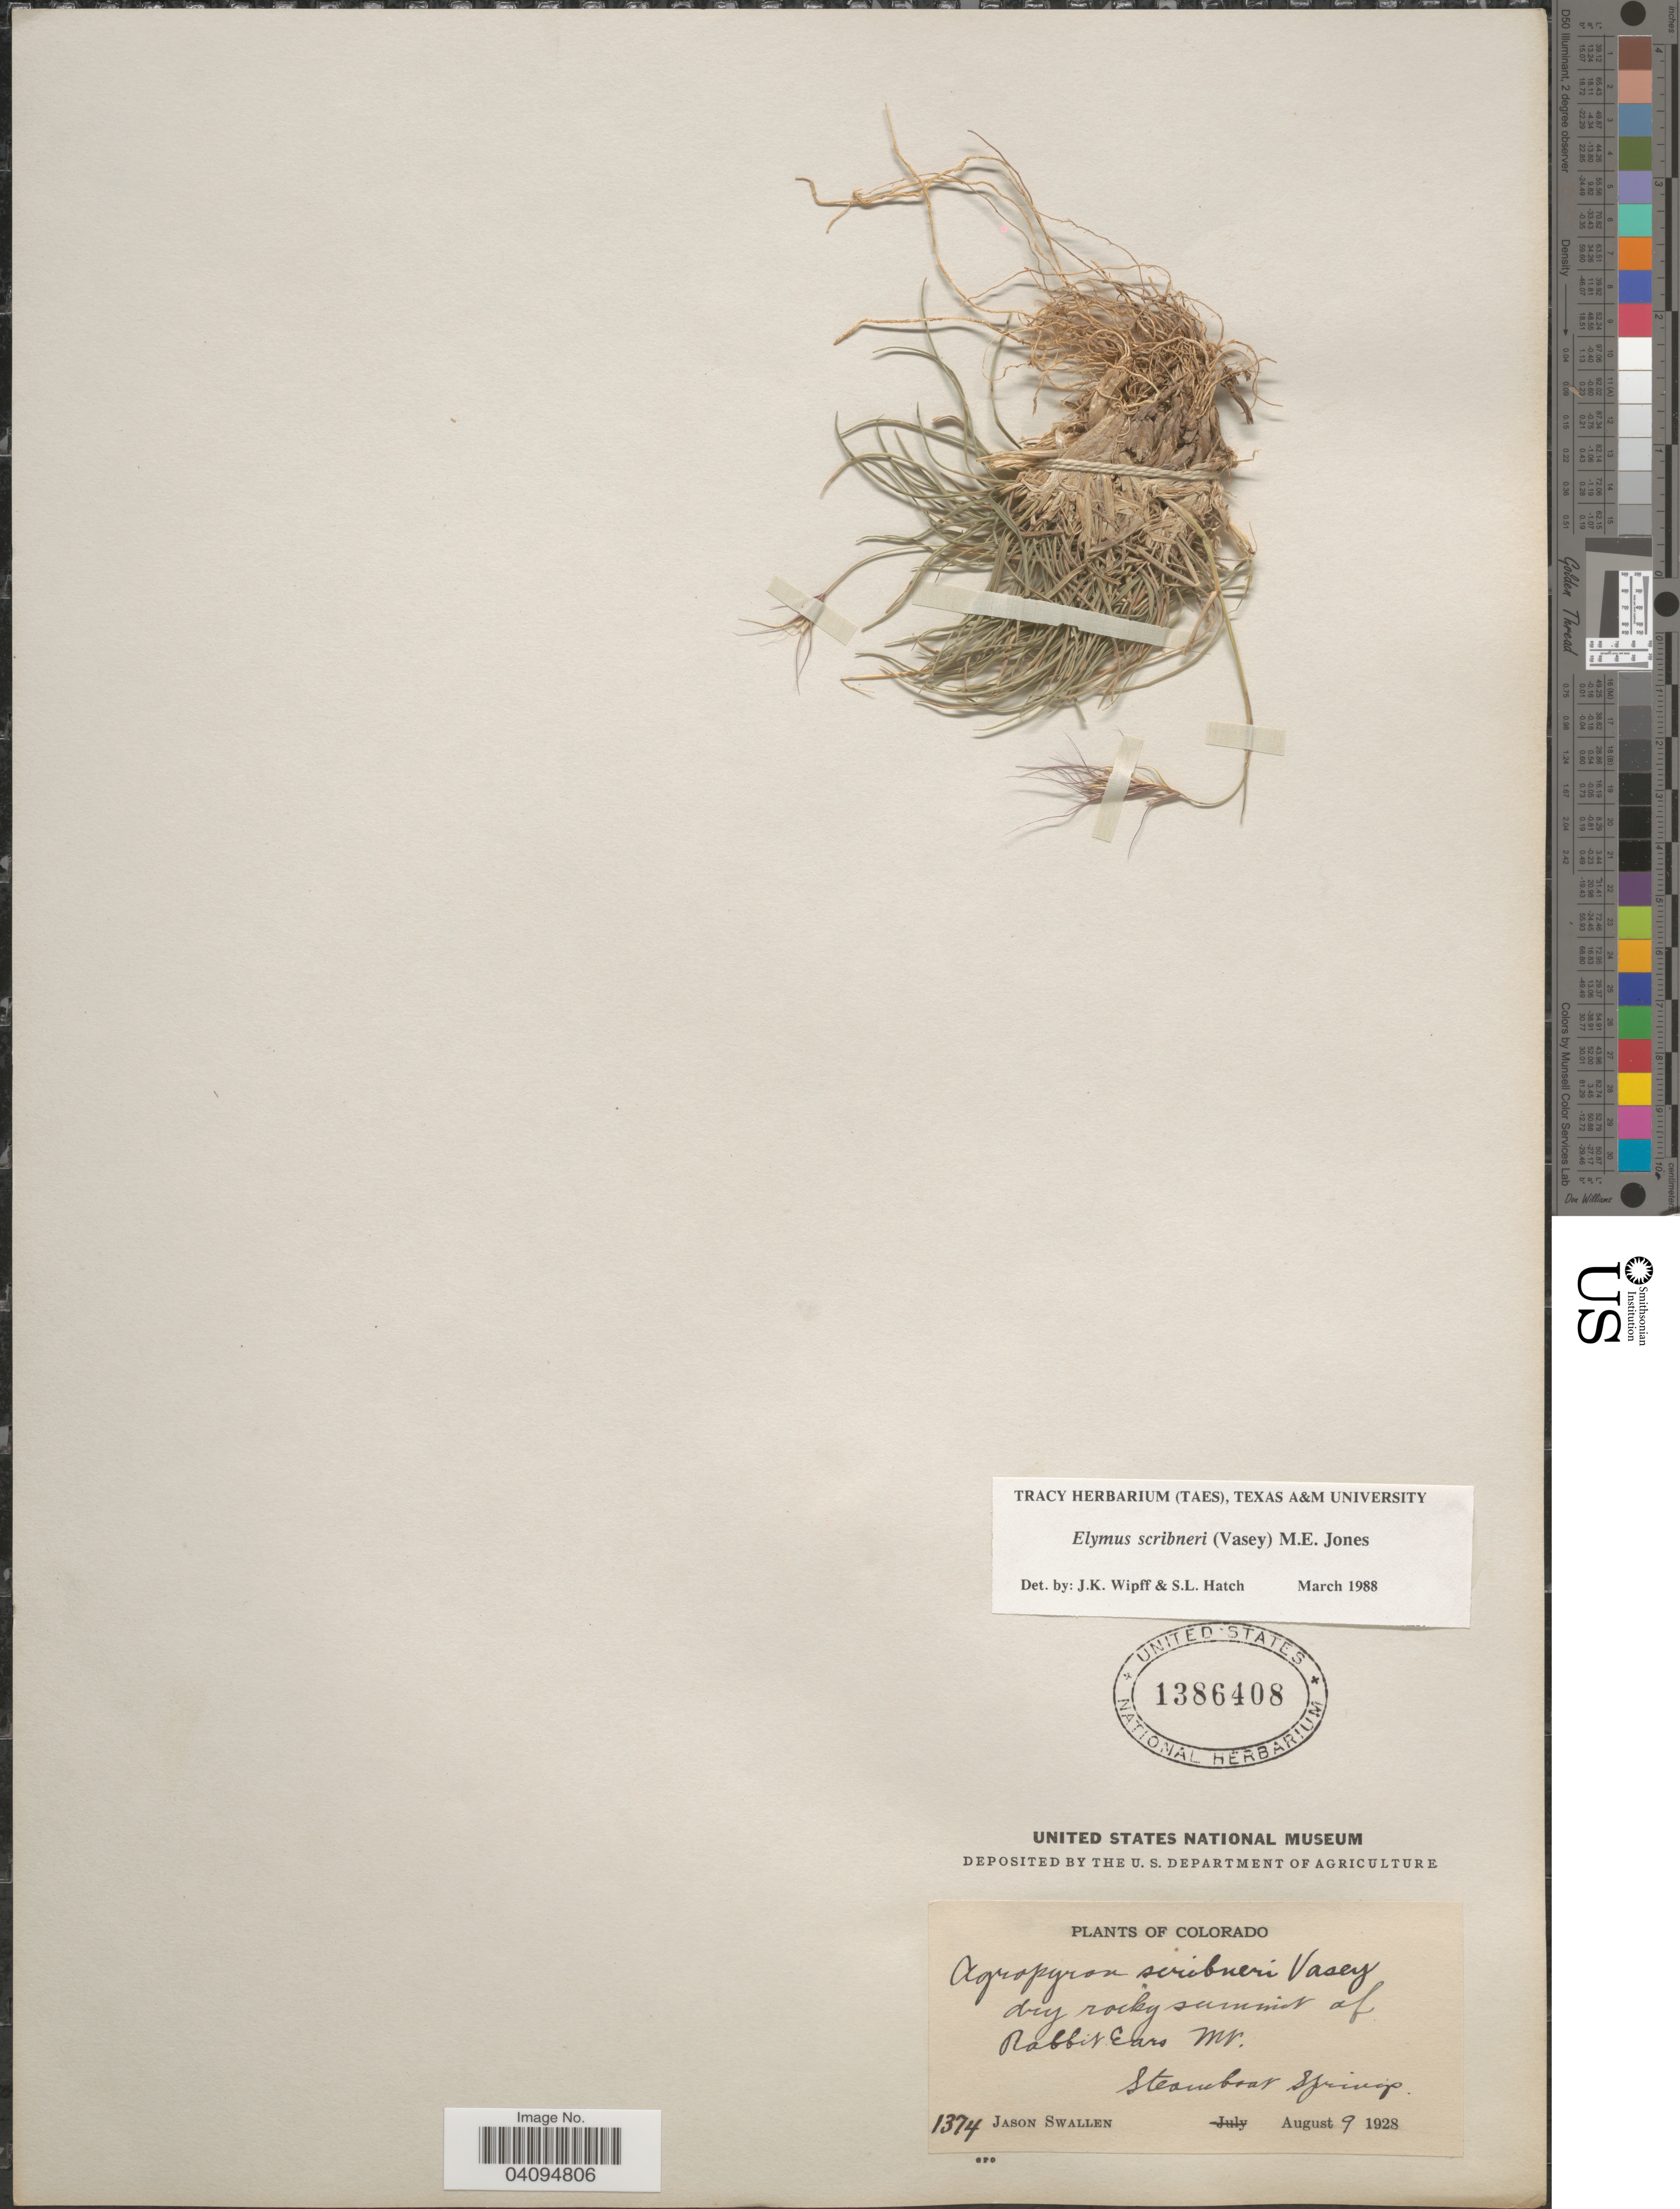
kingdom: Plantae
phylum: Tracheophyta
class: Liliopsida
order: Poales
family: Poaceae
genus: Elymus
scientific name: Elymus scribneri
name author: (Vasey) M.E. Jones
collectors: J. R. Swallen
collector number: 1374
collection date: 1928-08-09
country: United States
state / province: Colorado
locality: Dry rocky summit of Rabbit Ears Mt. Steamboat Springs.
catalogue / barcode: US 1386408